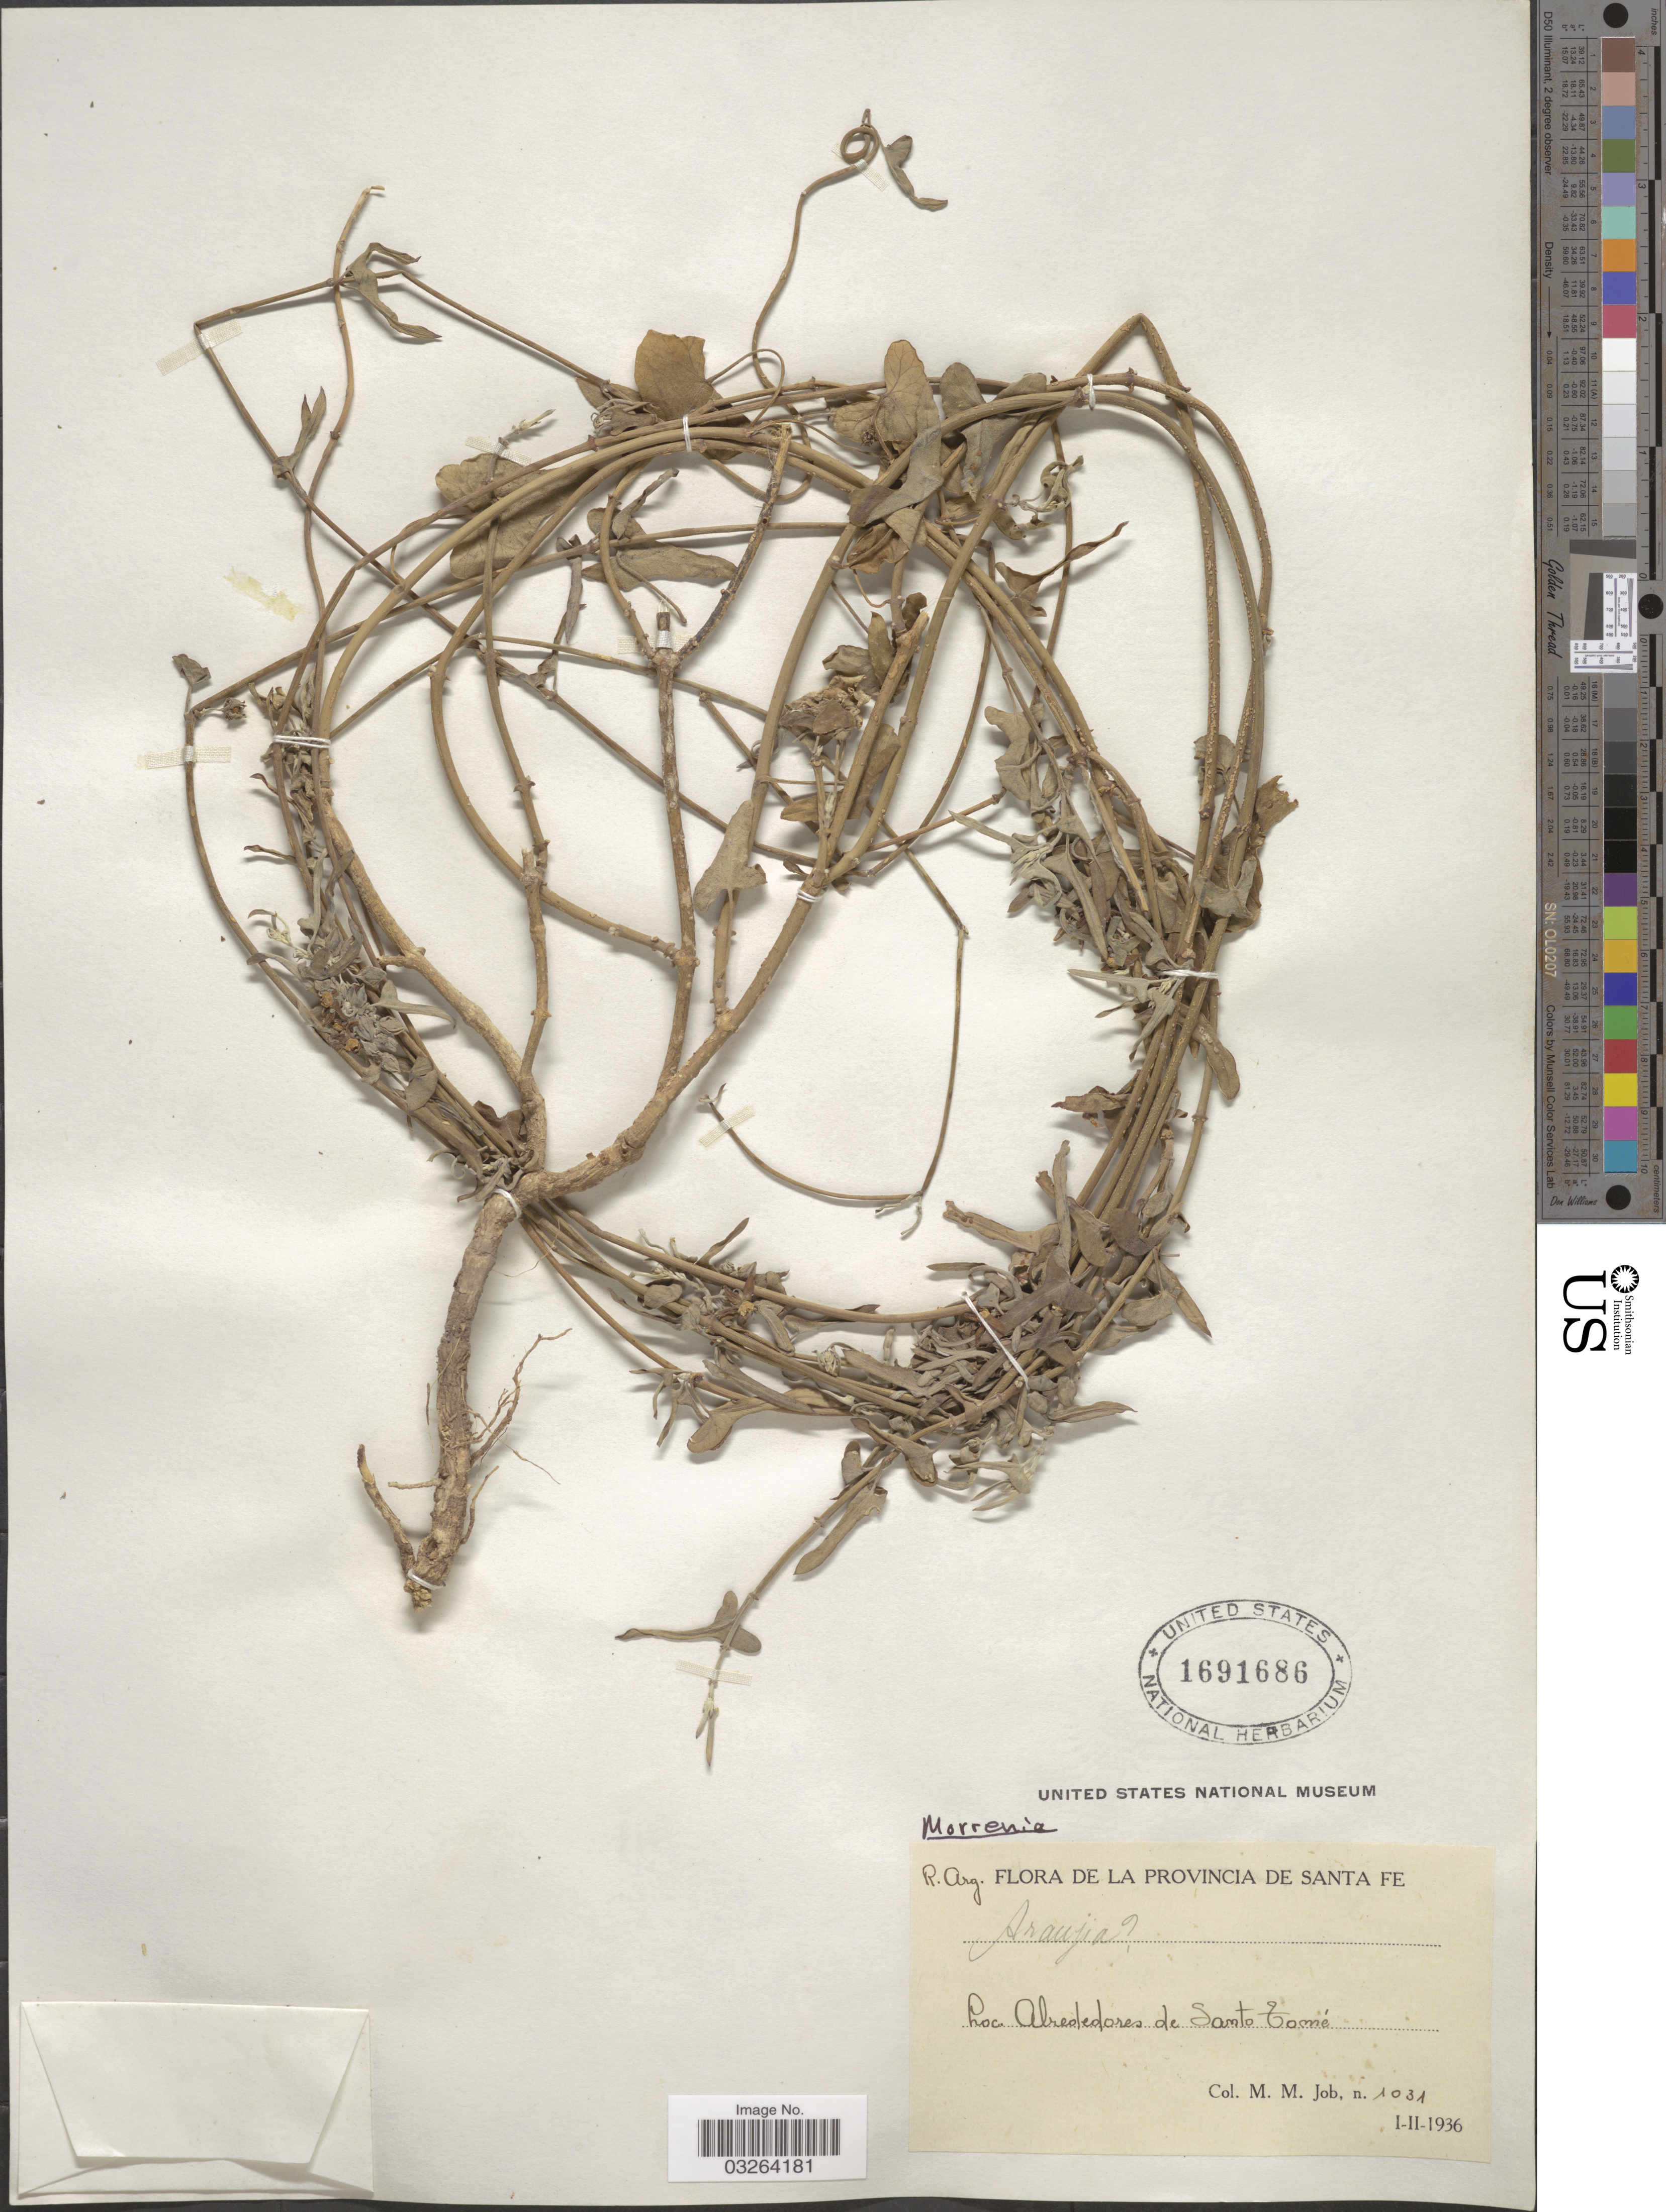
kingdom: Plantae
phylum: Tracheophyta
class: Magnoliopsida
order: Gentianales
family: Apocynaceae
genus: Morrenia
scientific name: Morrenia sp.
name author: Lindl.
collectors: M. Job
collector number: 1031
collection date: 1936-02-01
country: Argentina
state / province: Santa Fe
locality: La Provincia de Sana Fe. Alrededores de Santo Tomé.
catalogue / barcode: US 1691686